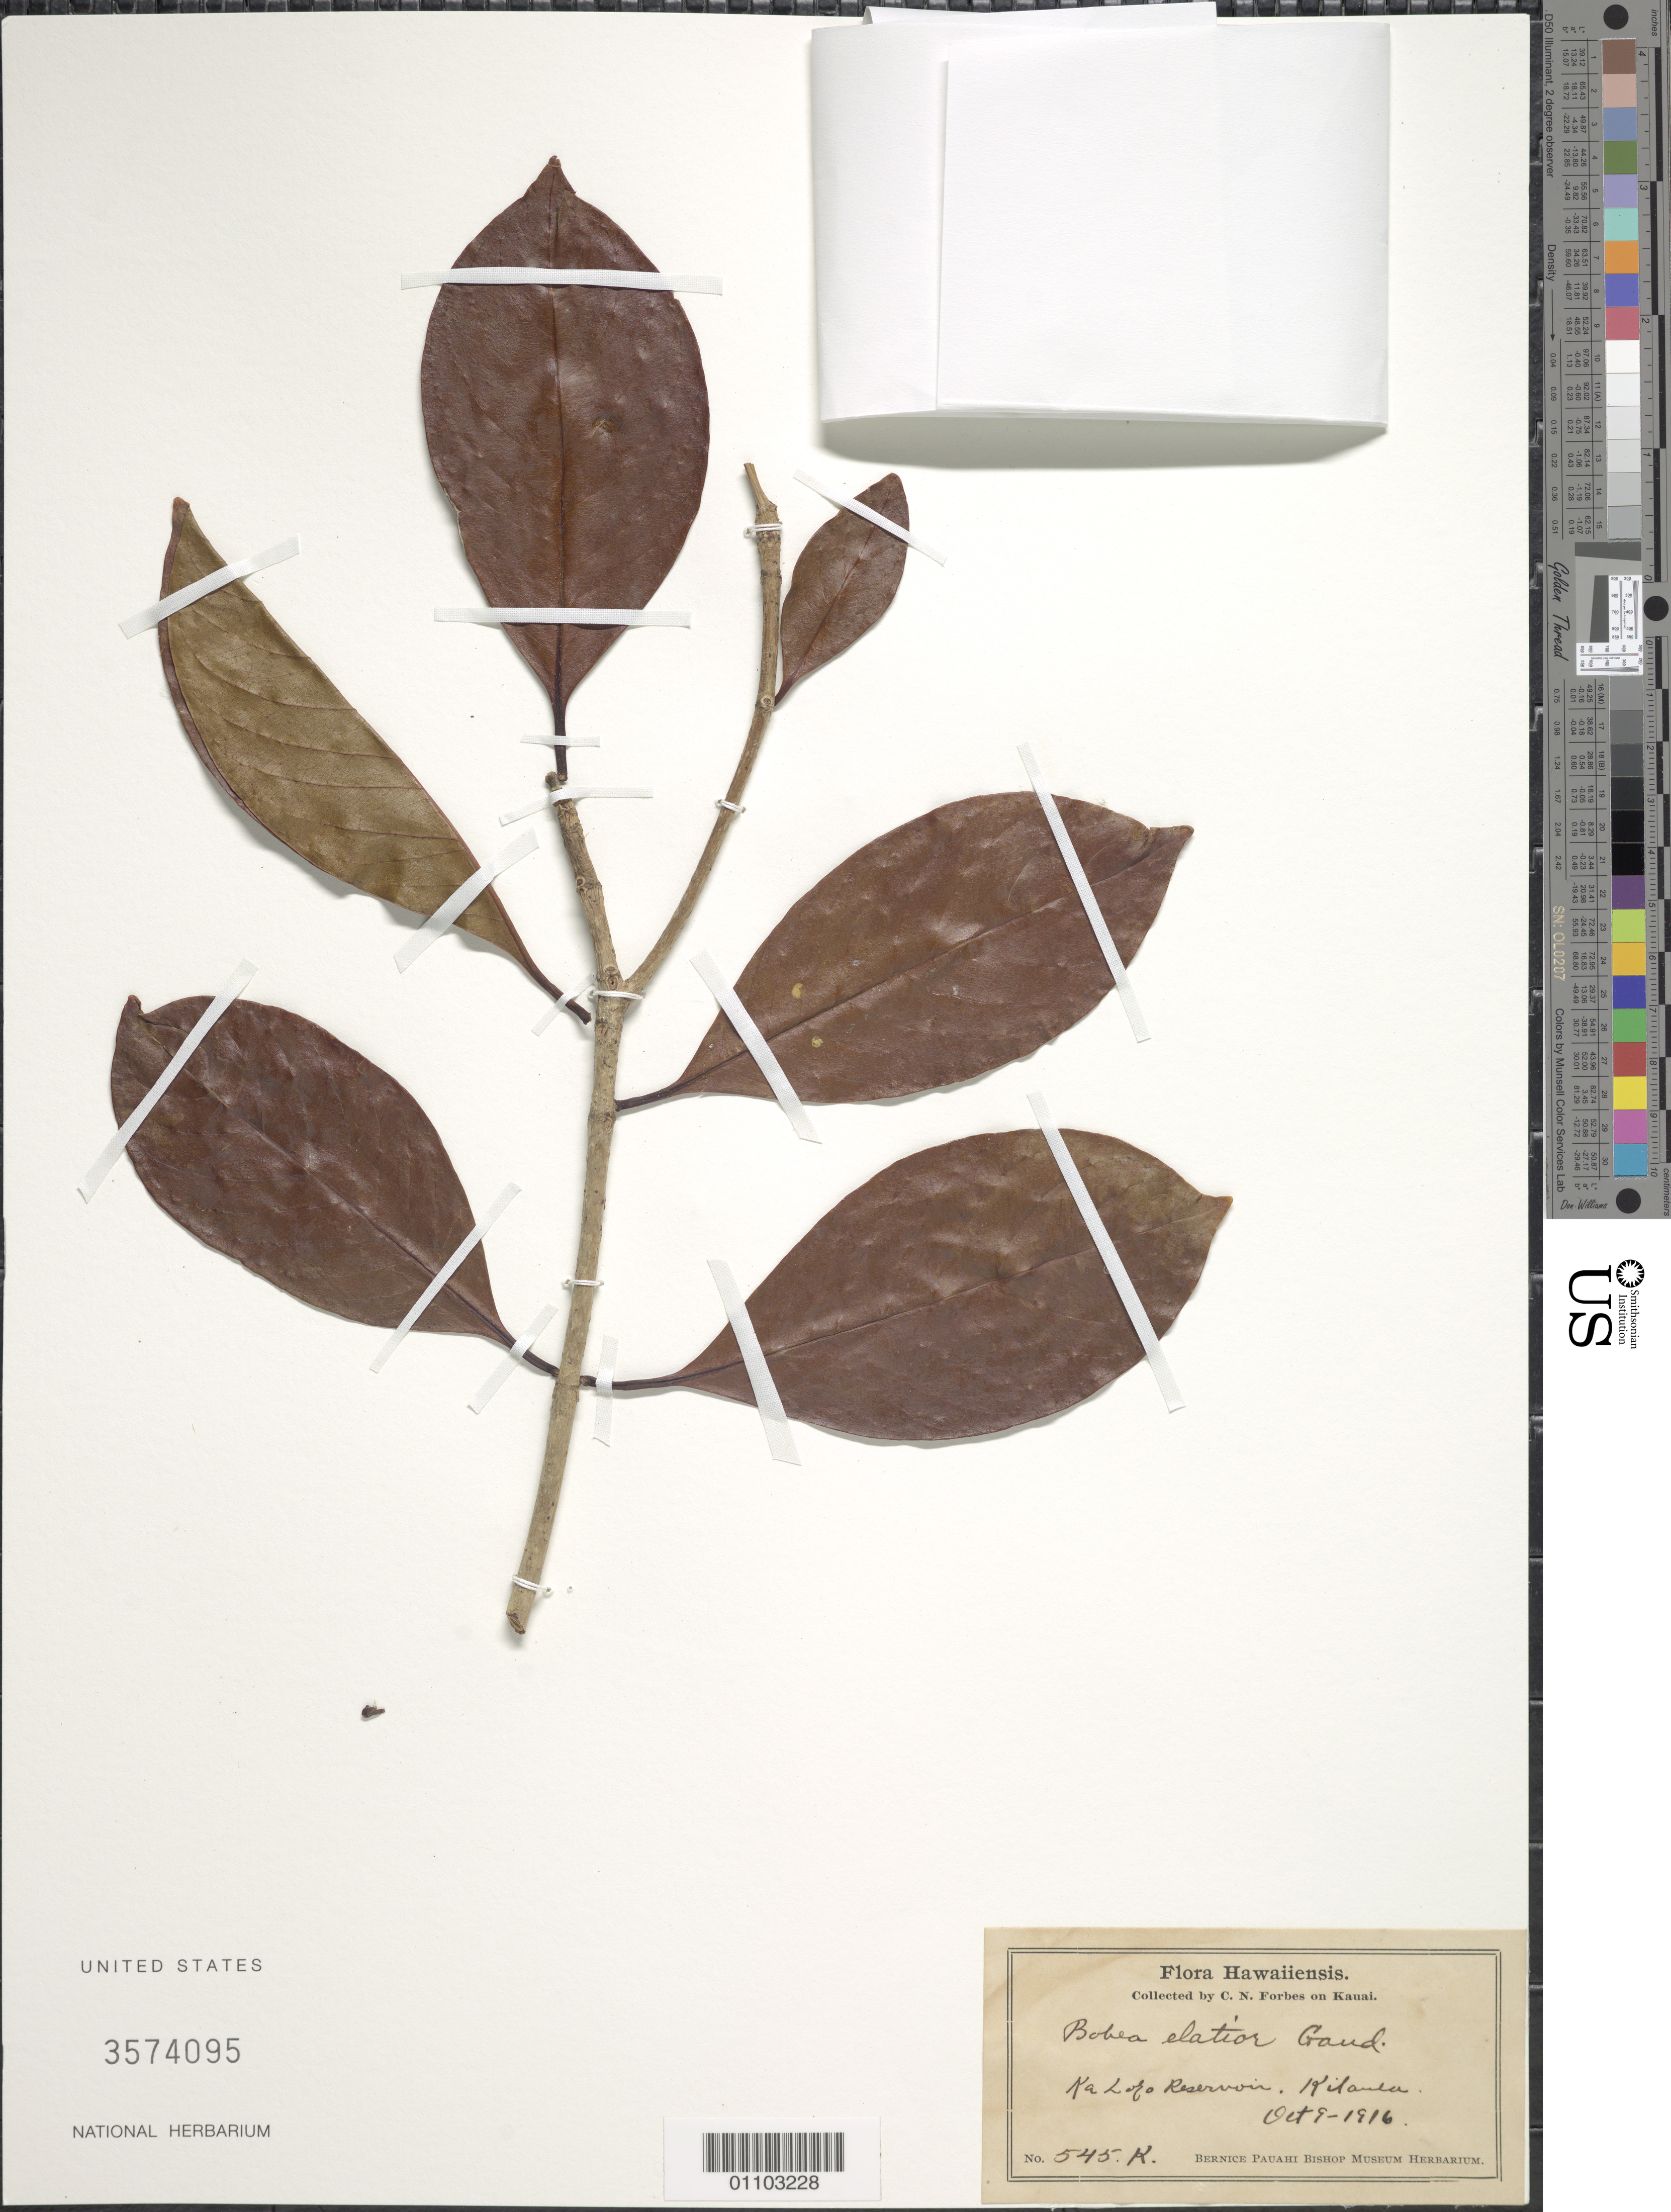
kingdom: Plantae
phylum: Tracheophyta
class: Magnoliopsida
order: Gentianales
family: Rubiaceae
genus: Bobea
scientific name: Bobea elatior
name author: Gaudich.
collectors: C. N. Forbes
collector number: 545.K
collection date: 1916-10-09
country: United States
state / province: Hawaii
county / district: Kaui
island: Kaua'i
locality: Ka Loko Reservoir, Kilauea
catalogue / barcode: US 3574095